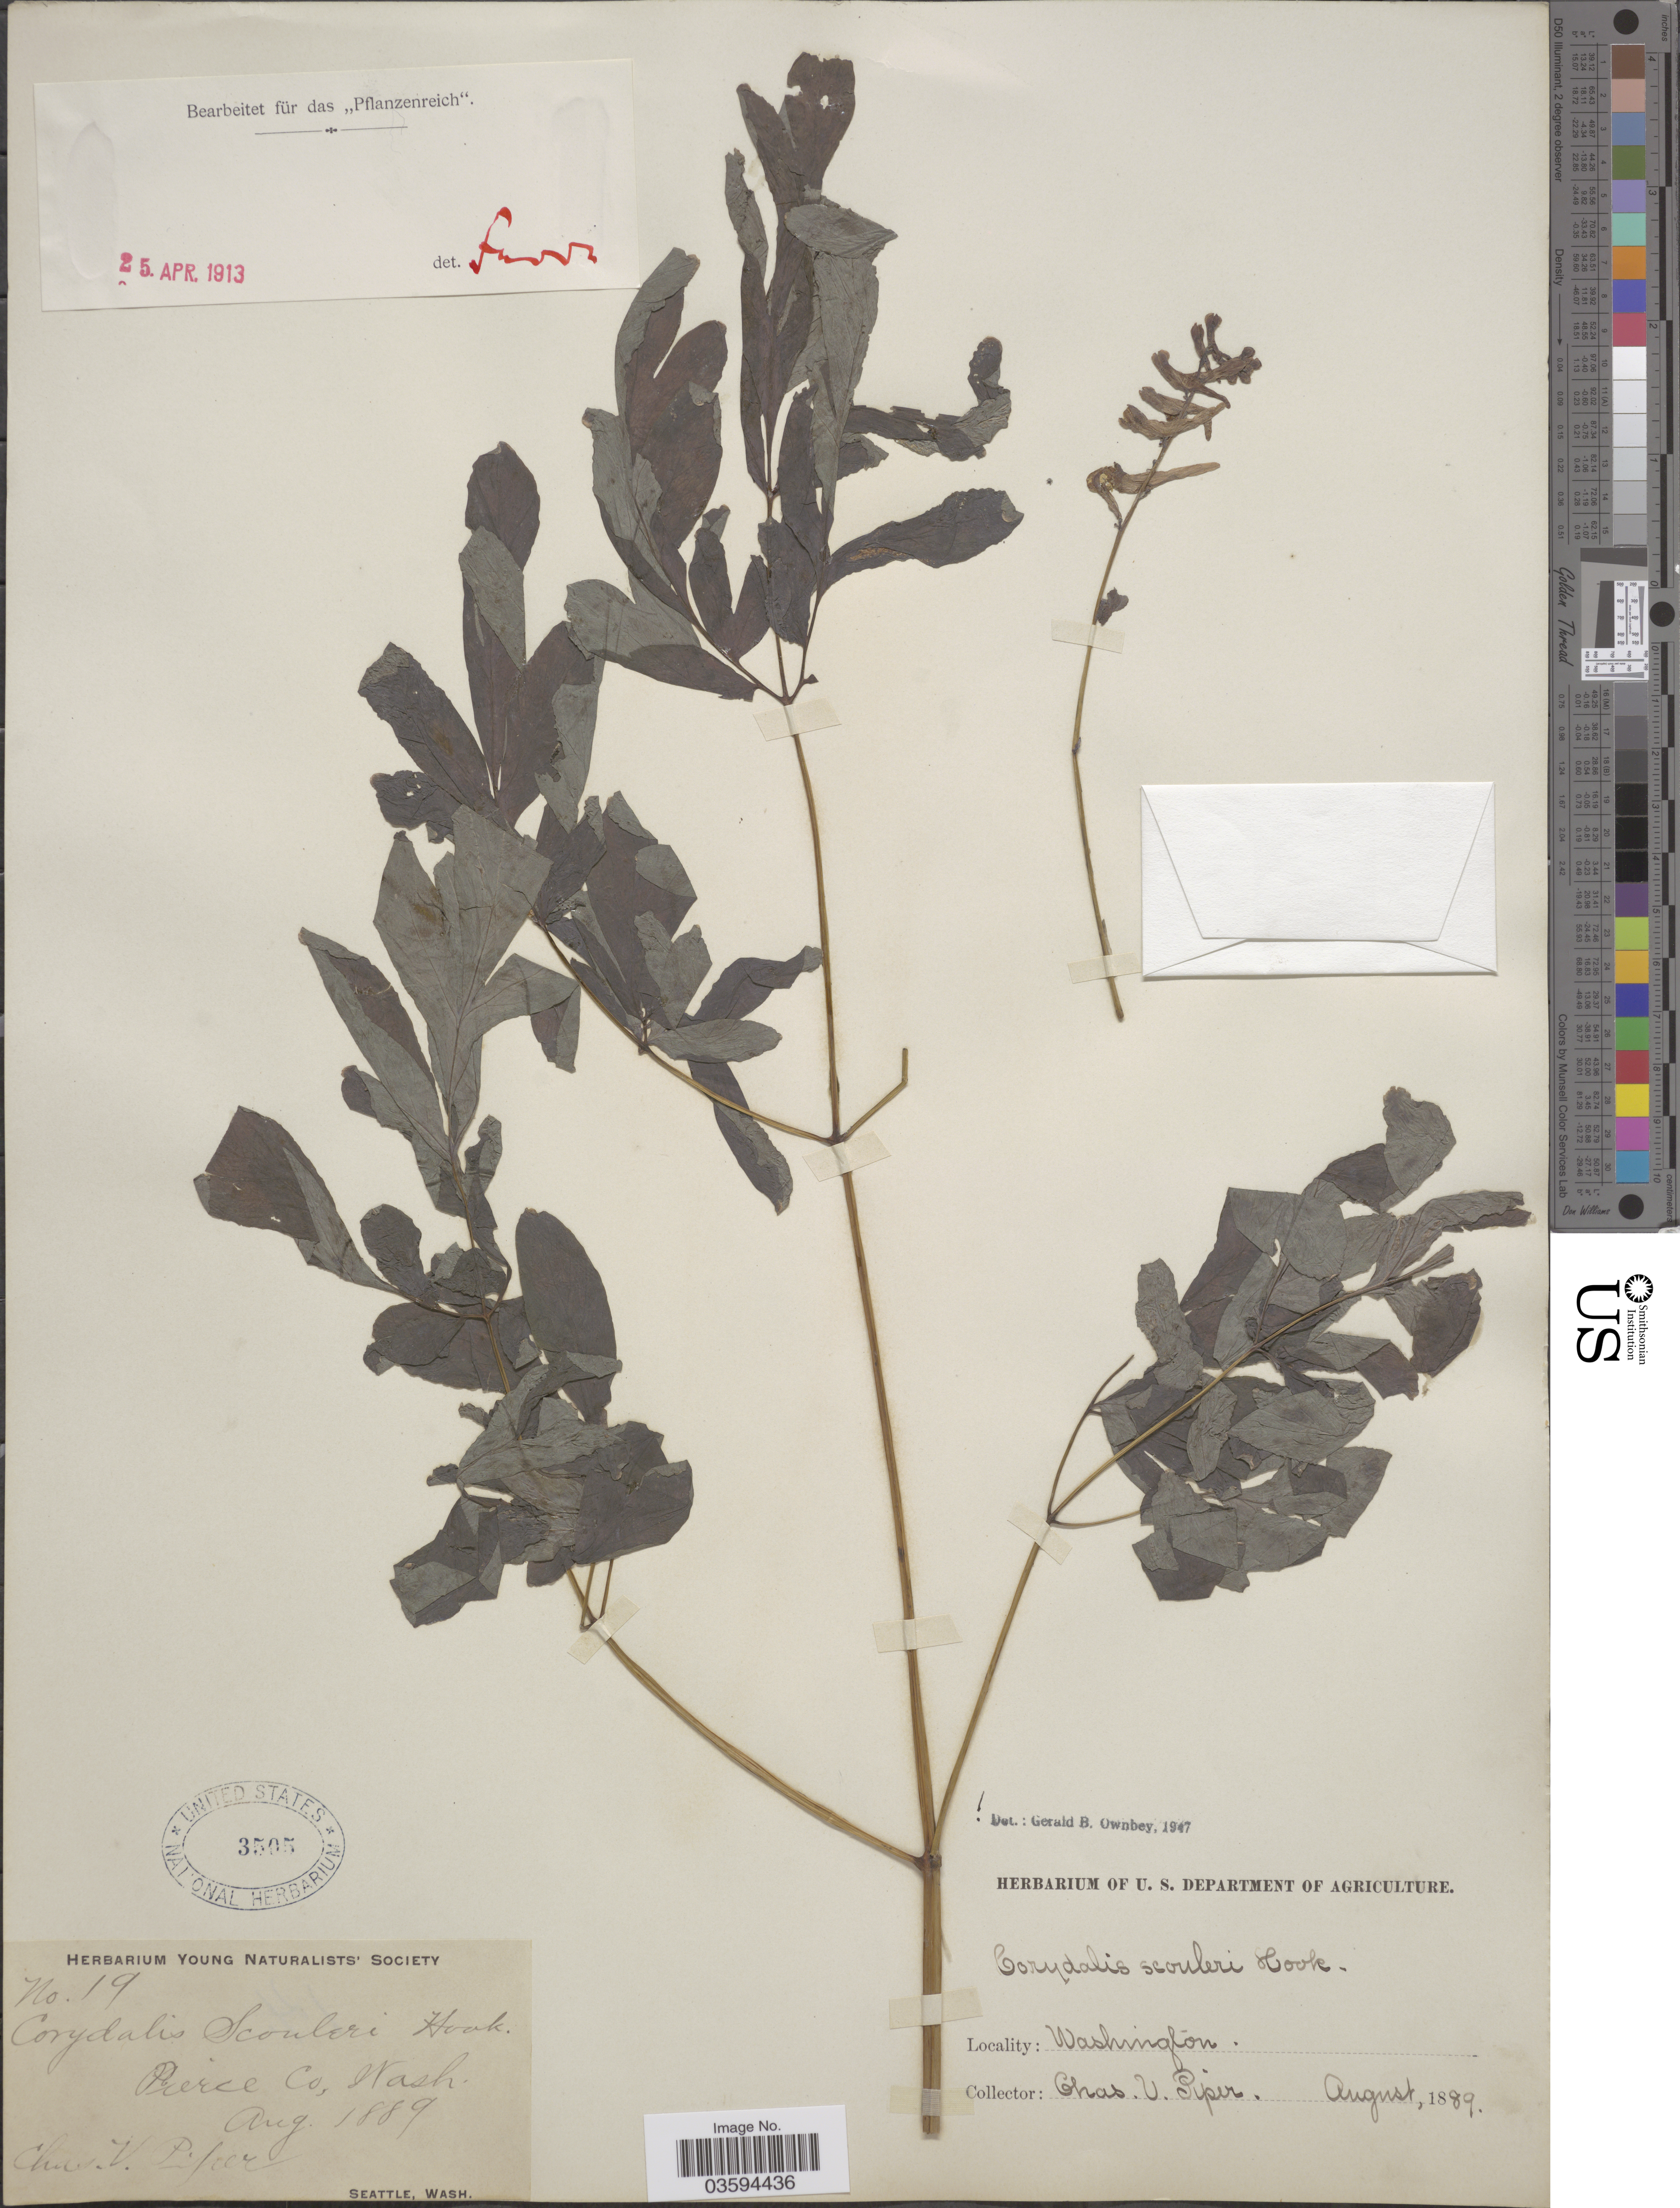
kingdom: Plantae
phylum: Tracheophyta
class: Magnoliopsida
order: Ranunculales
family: Papaveraceae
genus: Corydalis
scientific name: Corydalis scouleri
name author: Hook.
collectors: C. V. Piper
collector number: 19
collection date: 1889-08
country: United States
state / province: Washington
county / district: Pierce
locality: Pierce Co.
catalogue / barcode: US 3505